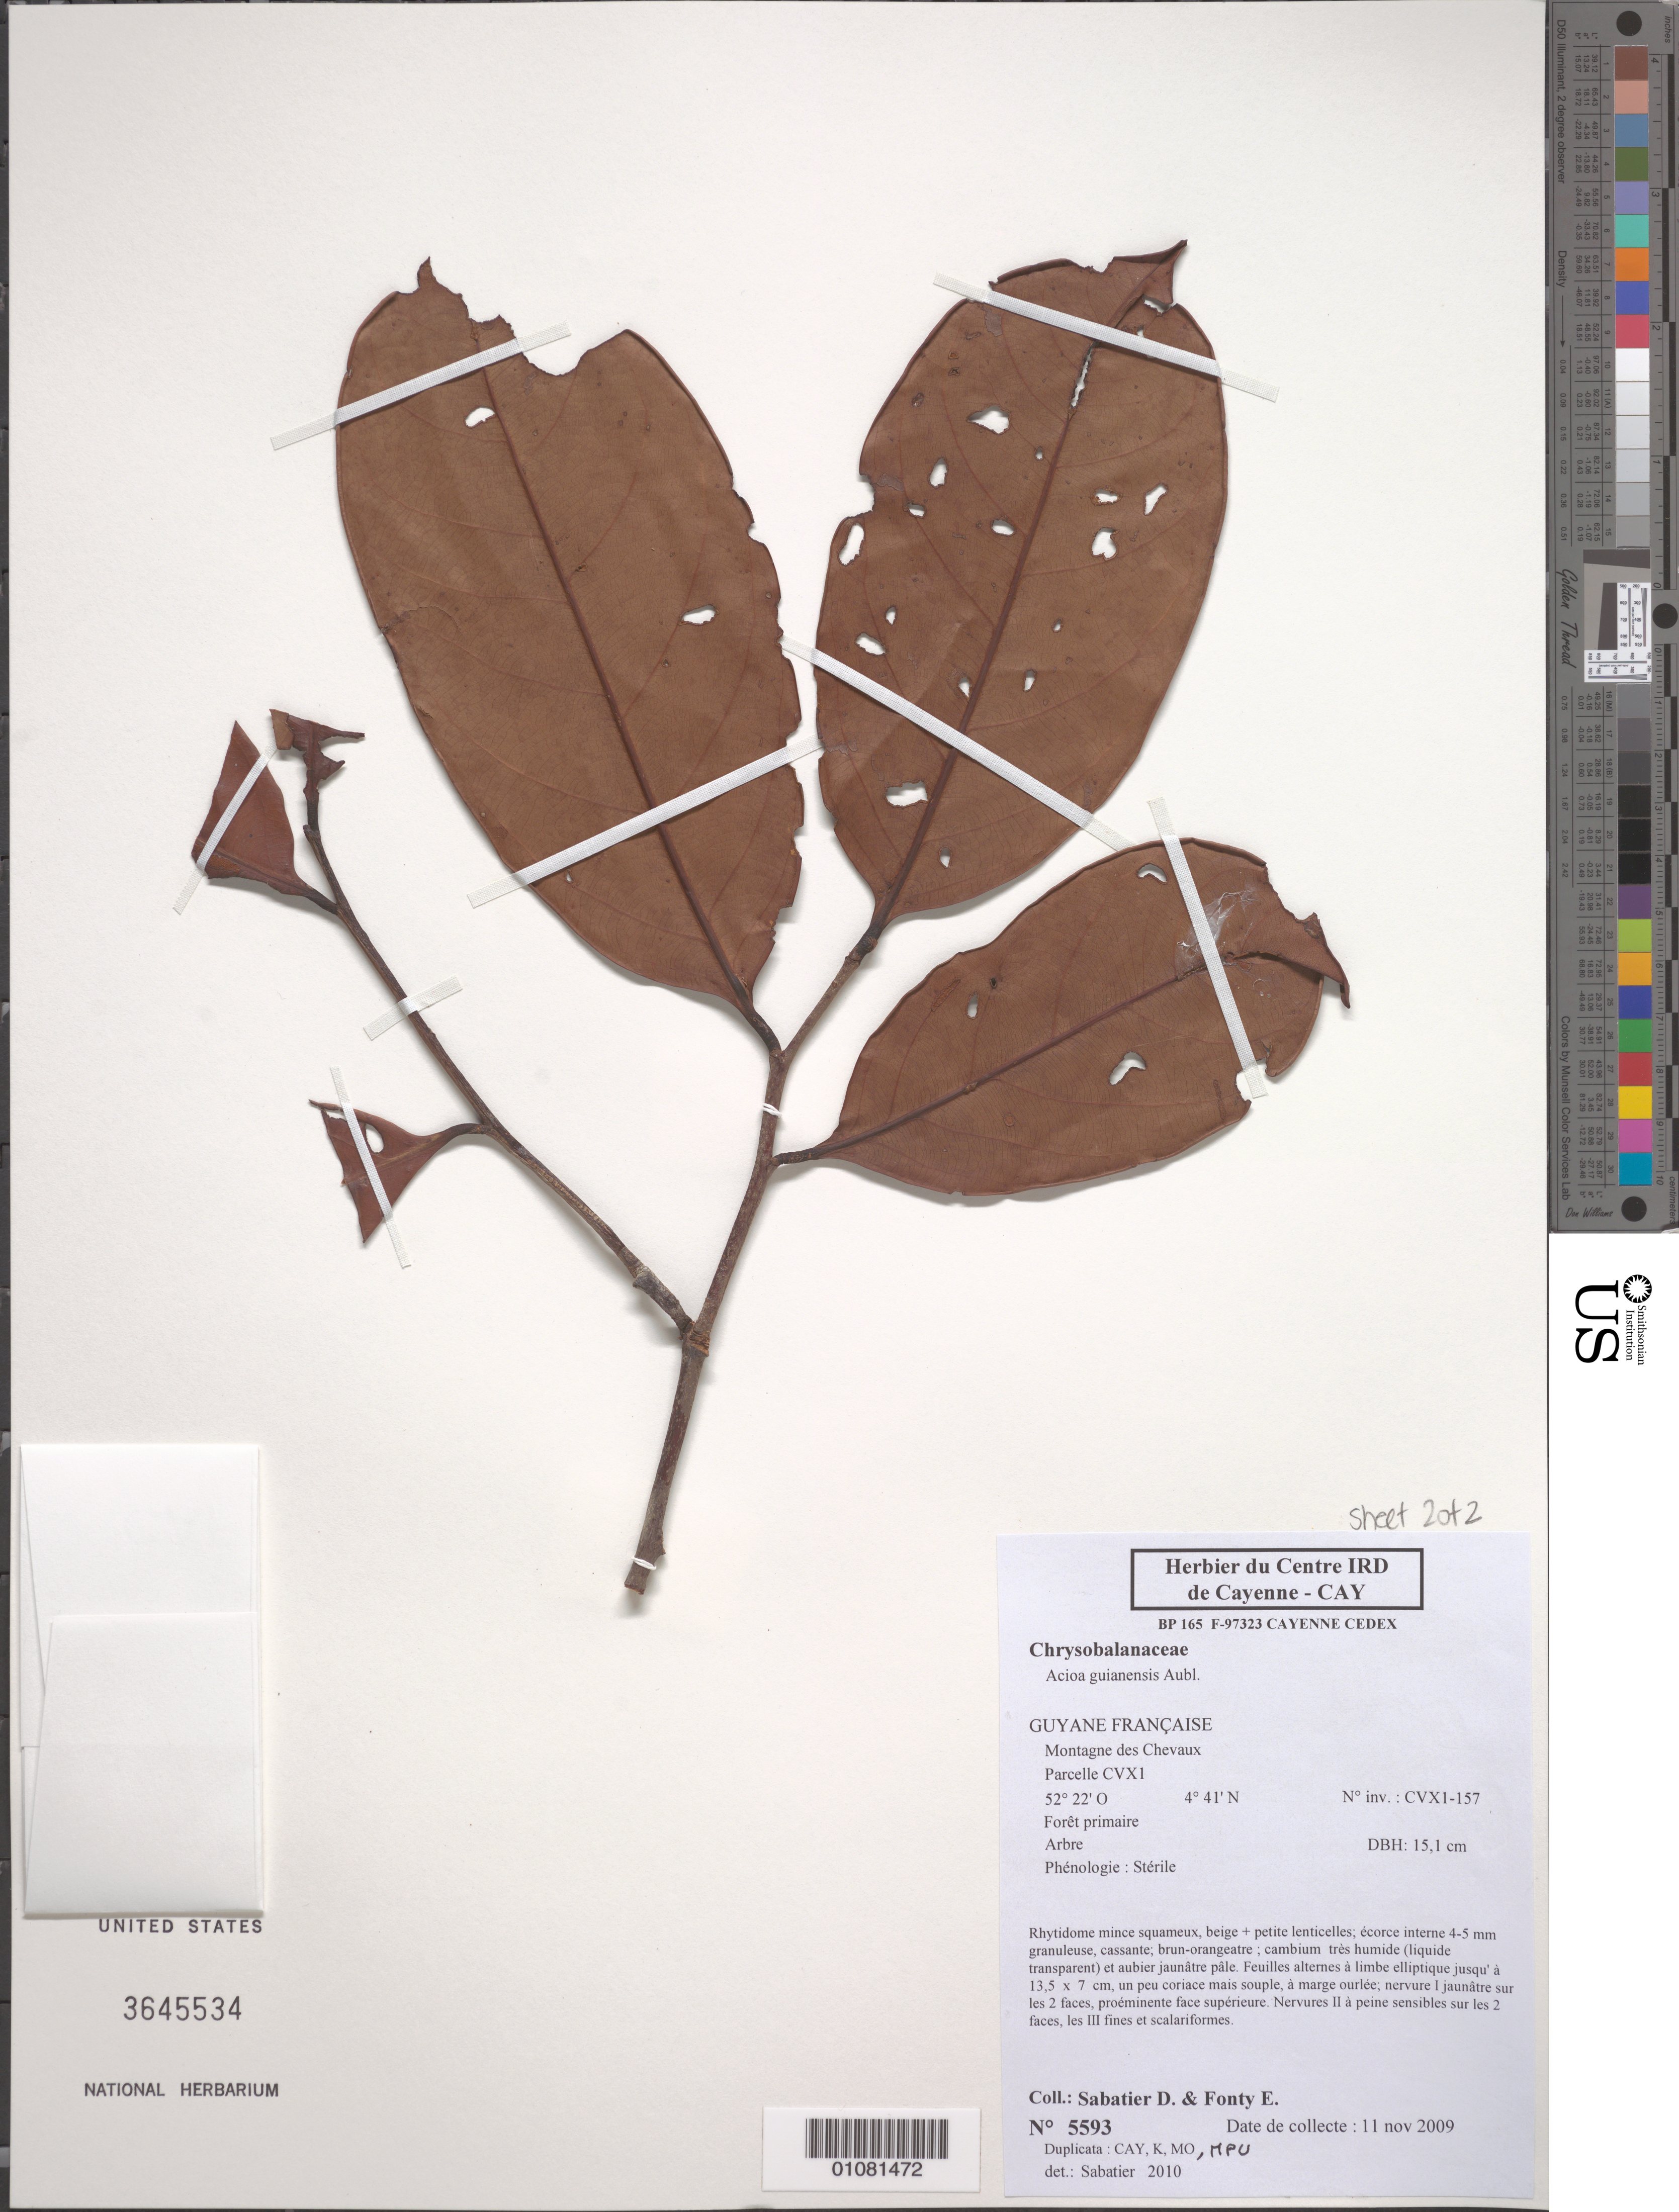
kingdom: Plantae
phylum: Tracheophyta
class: Magnoliopsida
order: Malpighiales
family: Chrysobalanaceae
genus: Acioa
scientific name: Acioa guianensis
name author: Aubl.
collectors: D. Sabatier & E. Fonty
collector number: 5593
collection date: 2009-11-11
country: French Guiana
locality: Guyane Française. Montagne des Chevaux. Parcelle CVX1.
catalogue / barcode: US 3645534